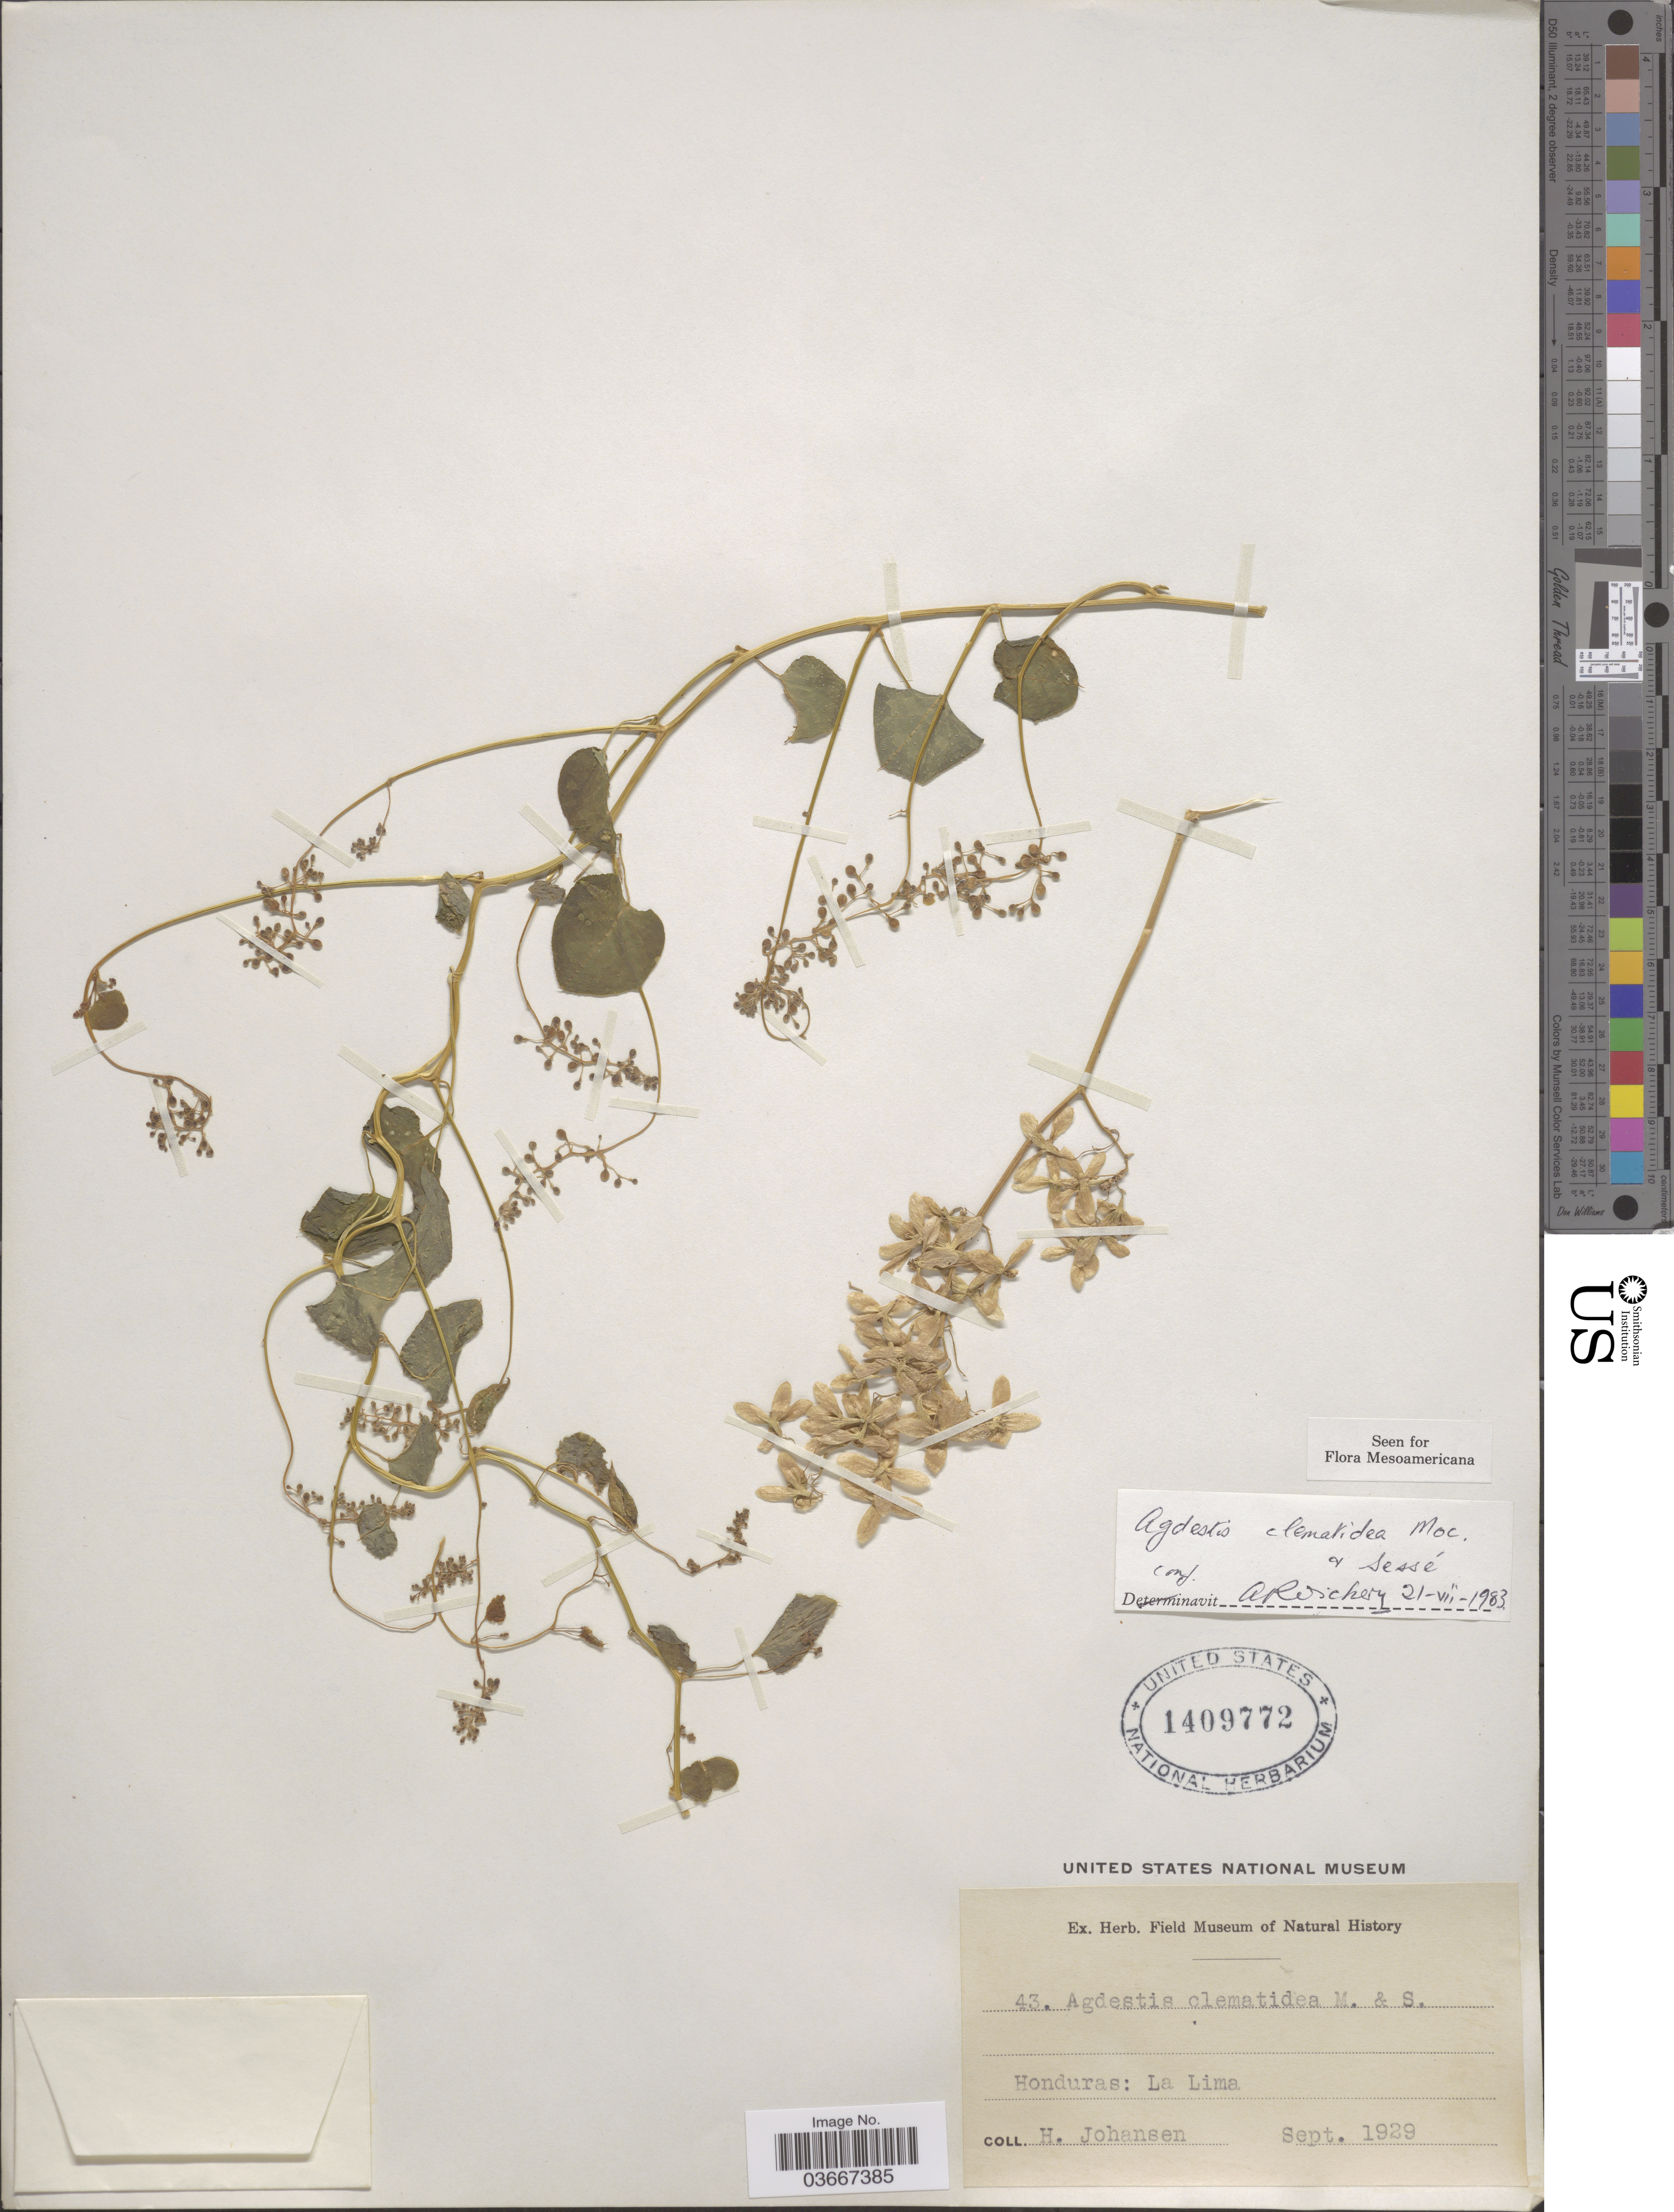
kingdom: Plantae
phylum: Tracheophyta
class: Magnoliopsida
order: Caryophyllales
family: Agdestidaceae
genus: Agdestis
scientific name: Agdestis clematidea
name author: Moc. & Sessé ex DC.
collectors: H. Johansen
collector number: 43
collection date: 1929-09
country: Honduras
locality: La Lima.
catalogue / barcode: US 1409772